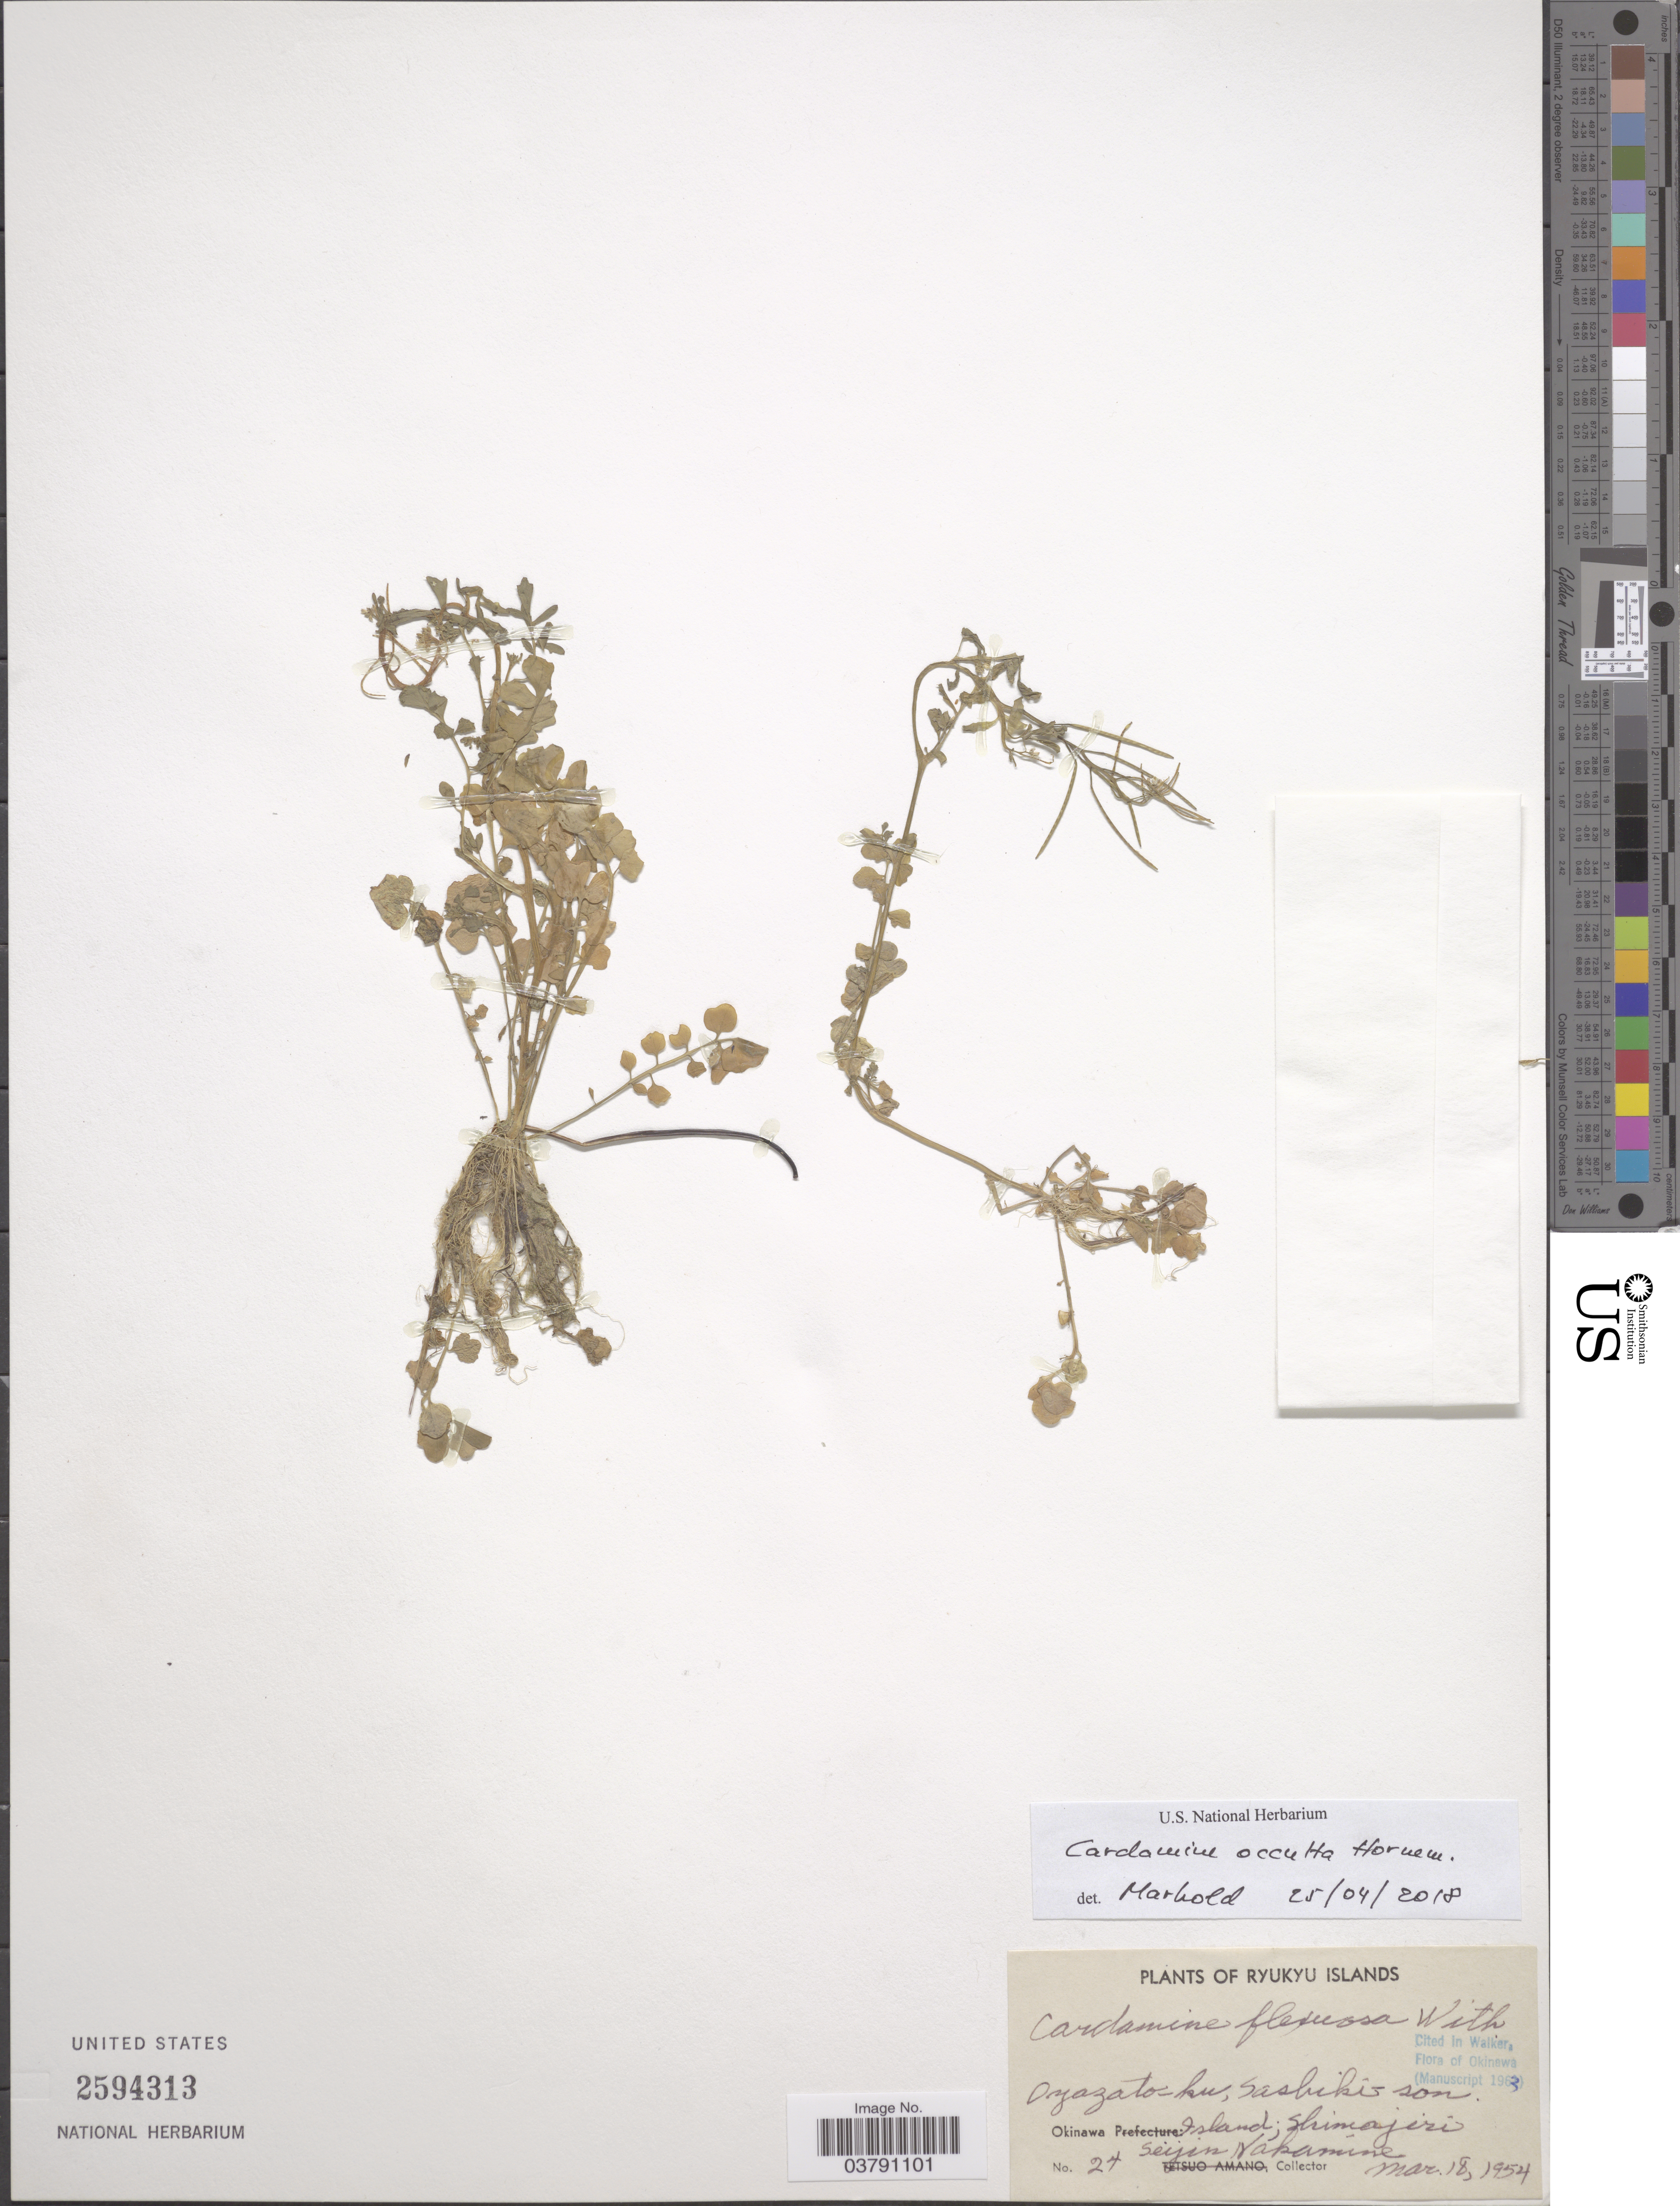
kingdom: Plantae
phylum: Tracheophyta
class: Magnoliopsida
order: Brassicales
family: Brassicaceae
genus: Cardamine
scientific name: Cardamine occulta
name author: Hornem.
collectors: S. Nakamine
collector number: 24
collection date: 1954-03-18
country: Japan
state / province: Okinawa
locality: Ryukyu Islands. Oyazato-ku, Sashiki-son. Okinawa Island; Shimajiri.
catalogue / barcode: US 2594313